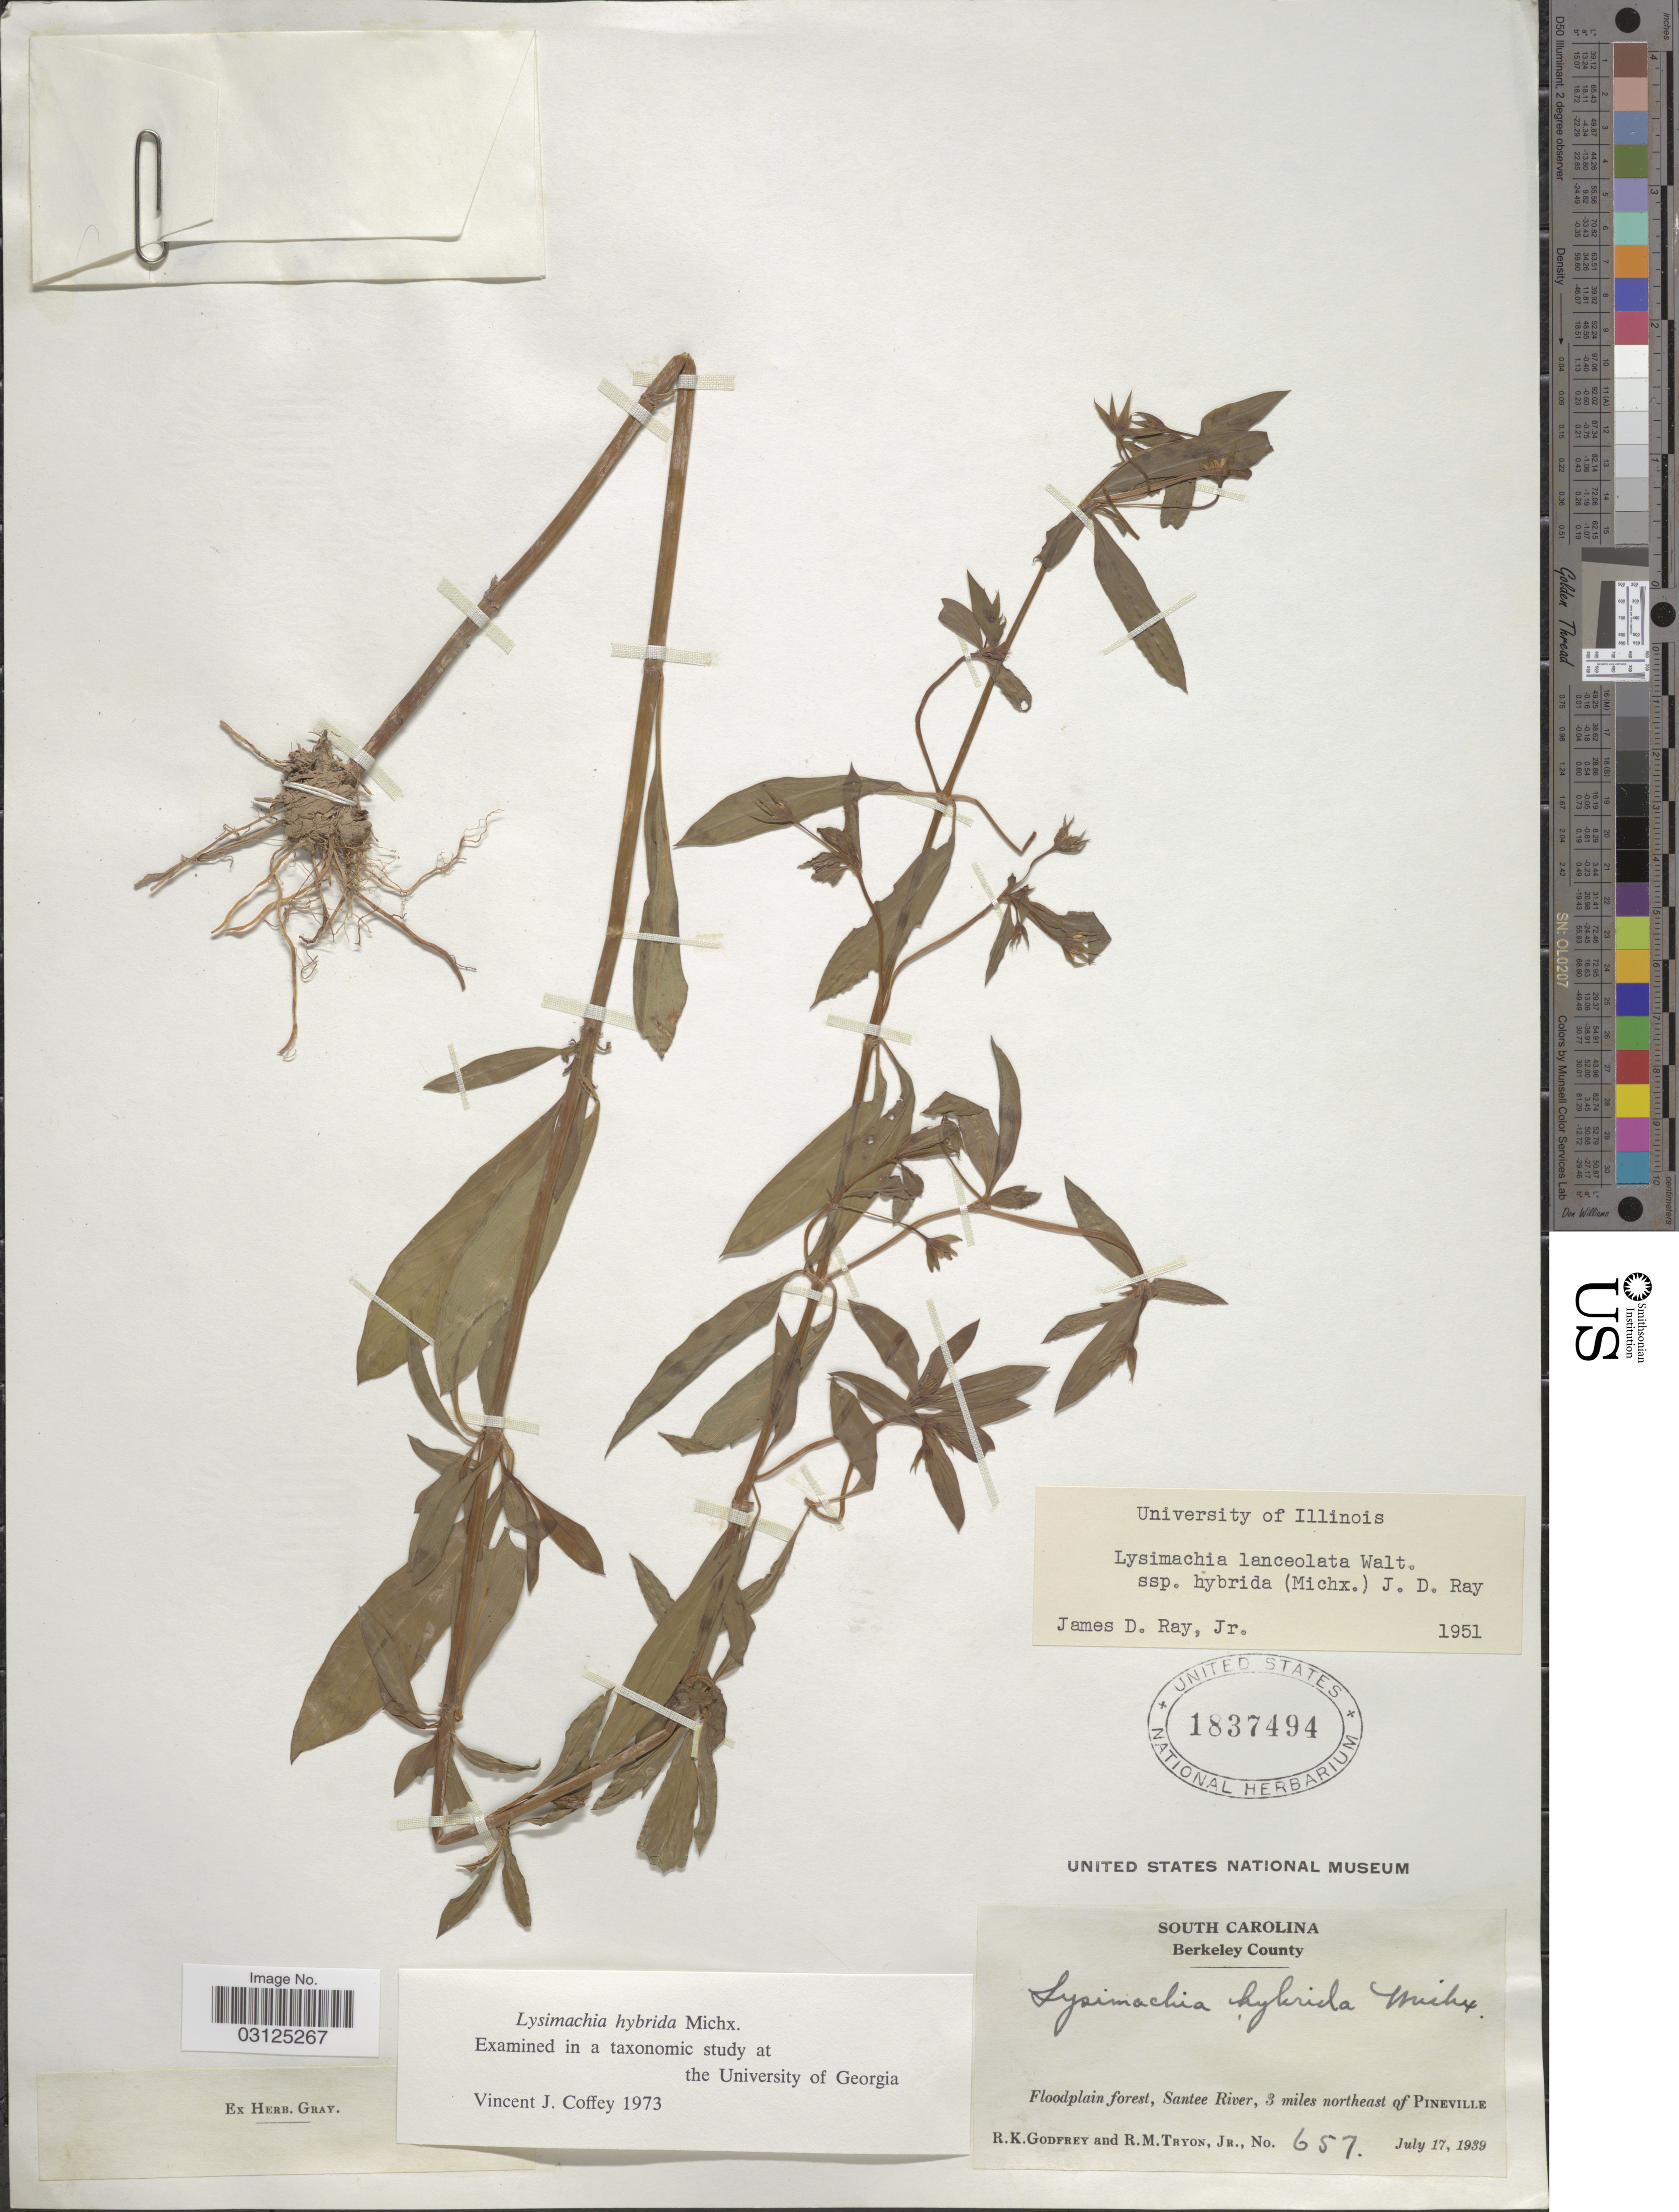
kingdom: Plantae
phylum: Tracheophyta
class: Magnoliopsida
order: Ericales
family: Primulaceae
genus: Lysimachia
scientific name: Lysimachia hybrida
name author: Michx.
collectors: R. K. Godfrey & R. Tryon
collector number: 657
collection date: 1939-07-17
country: United States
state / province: South Carolina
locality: Berkeley County. Floodplain forest, Santee River, 3 miles northeast of Pineville.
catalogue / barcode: US 1837494